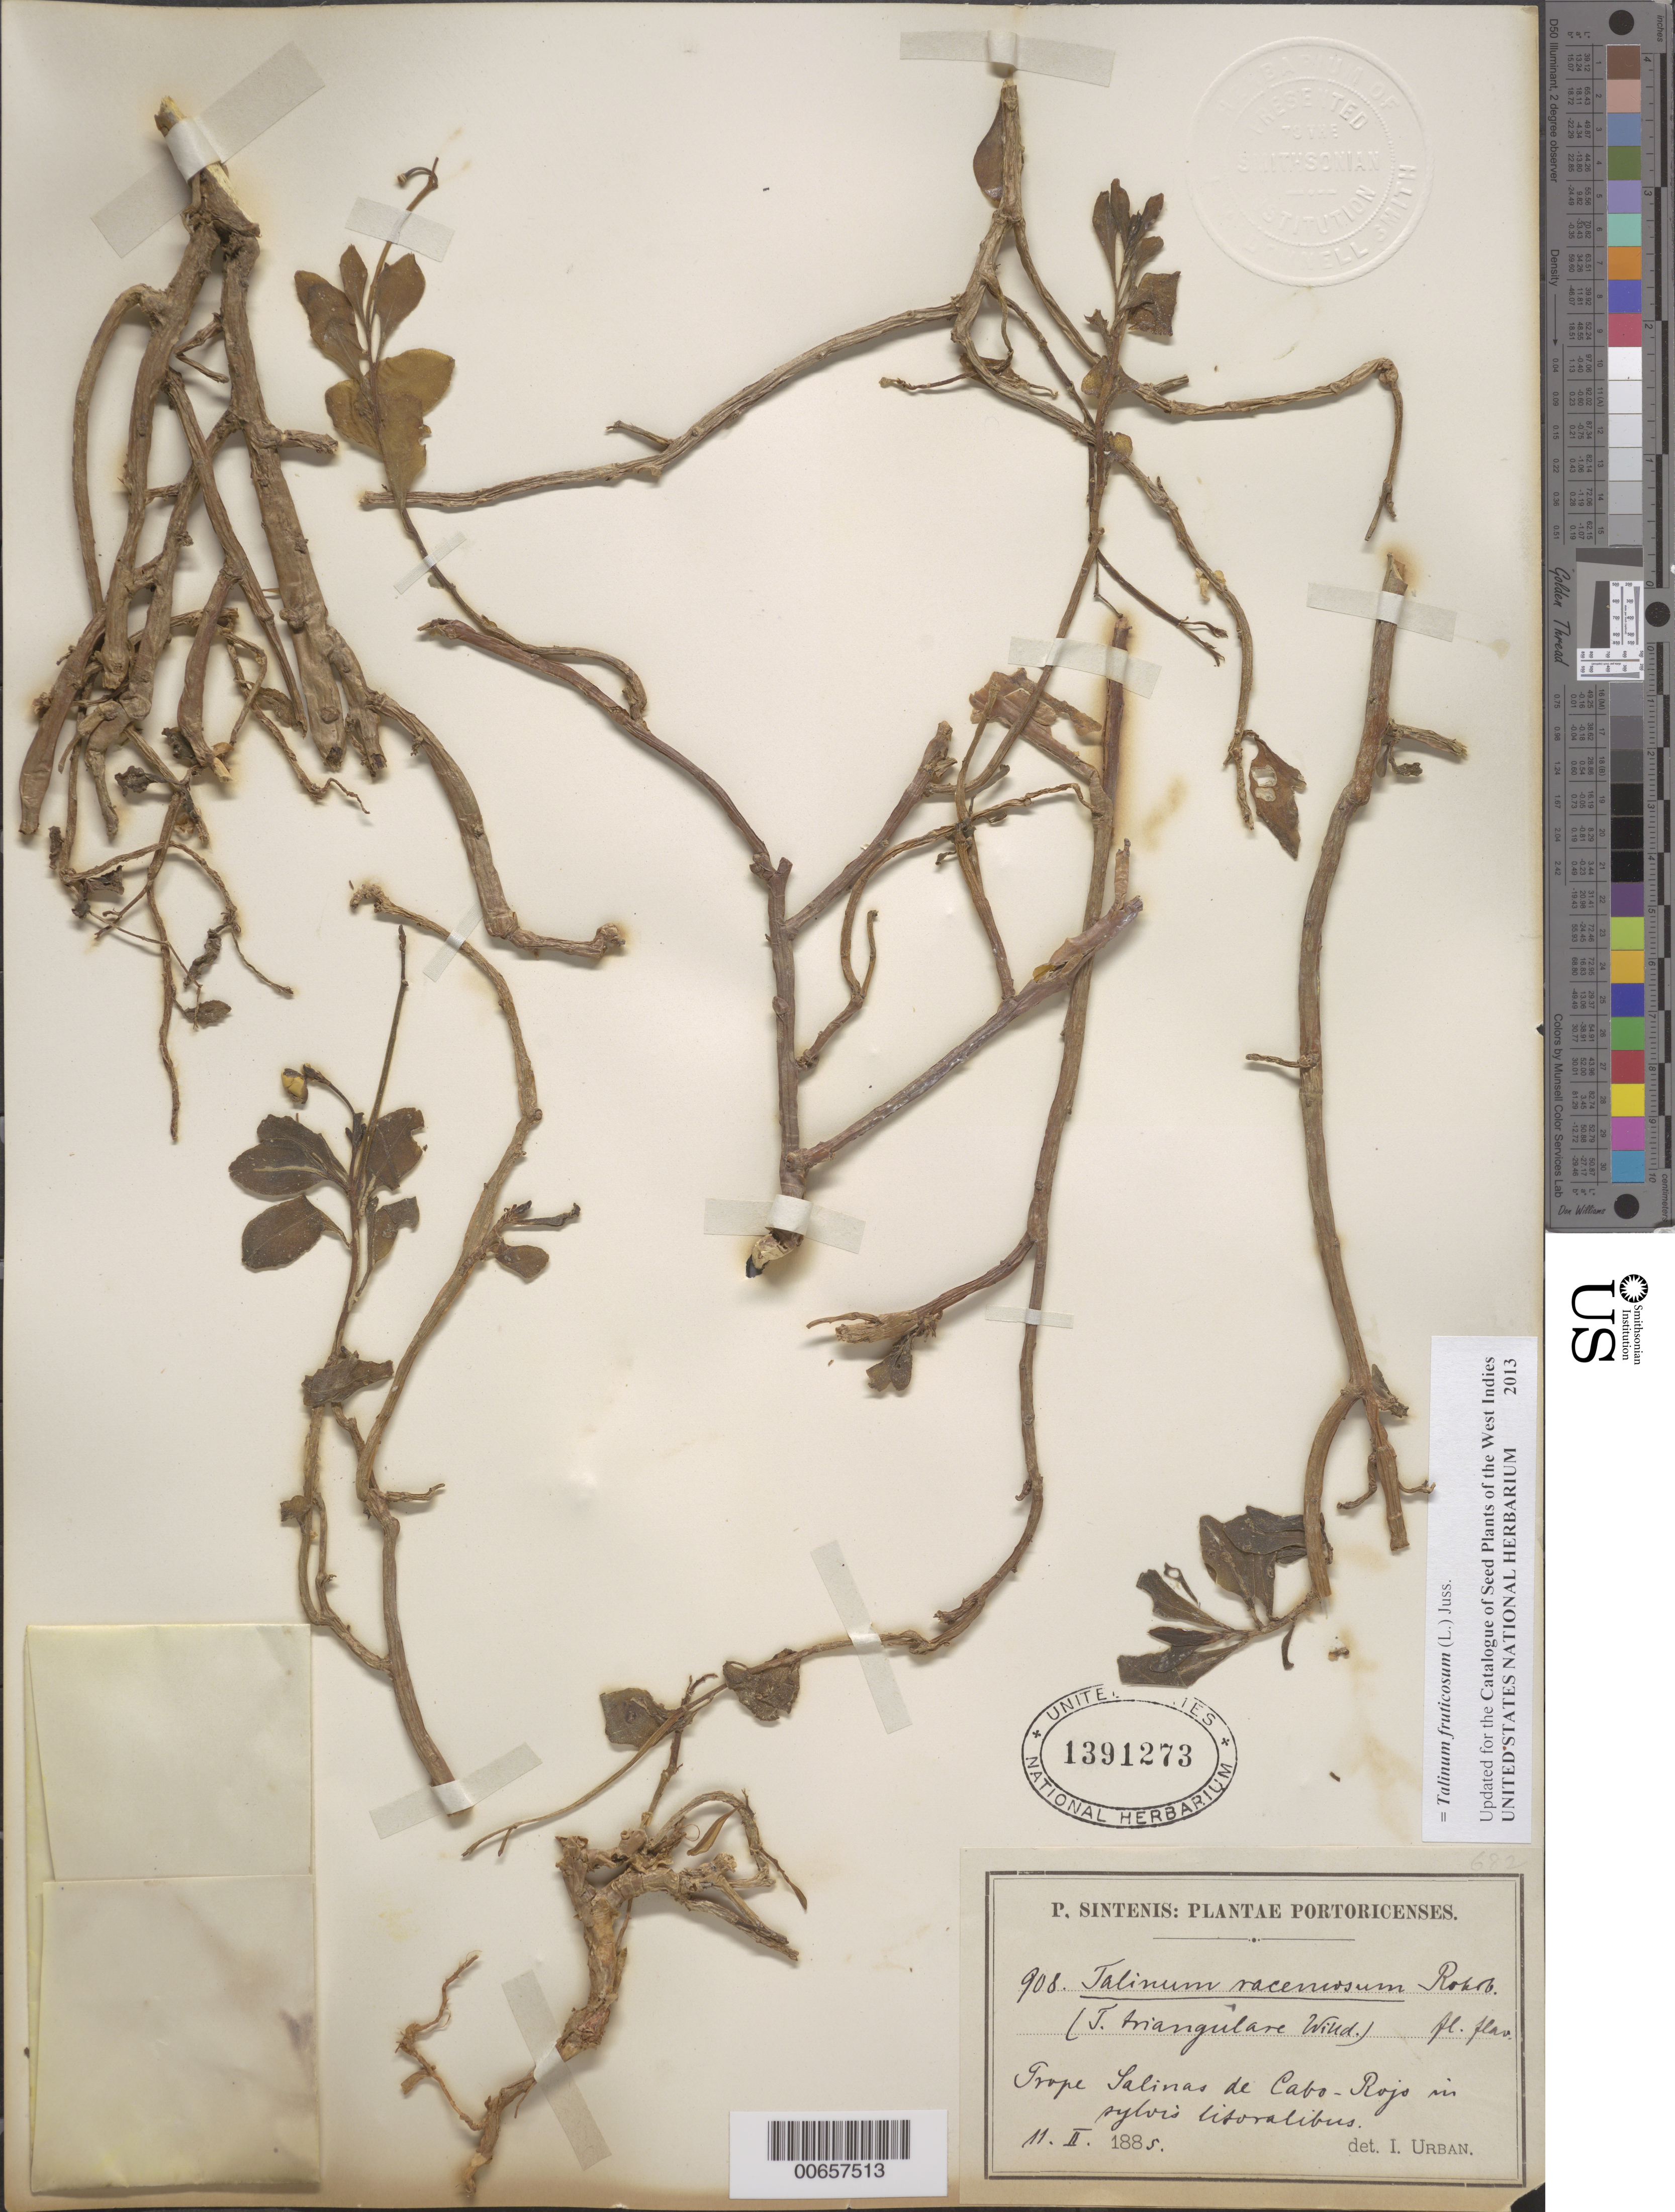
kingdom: Plantae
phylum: Tracheophyta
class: Magnoliopsida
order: Caryophyllales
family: Talinaceae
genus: Talinum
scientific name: Talinum fruticosum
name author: (L.) Juss.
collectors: P. Sintenis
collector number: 908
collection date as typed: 11 Feb 1885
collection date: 1885-02-11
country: Puerto Rico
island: Greater Antilles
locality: Prope Salinas de Cabo-Rojo in sylvis litoralibus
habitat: In sylvis litoralibus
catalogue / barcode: US 1391273